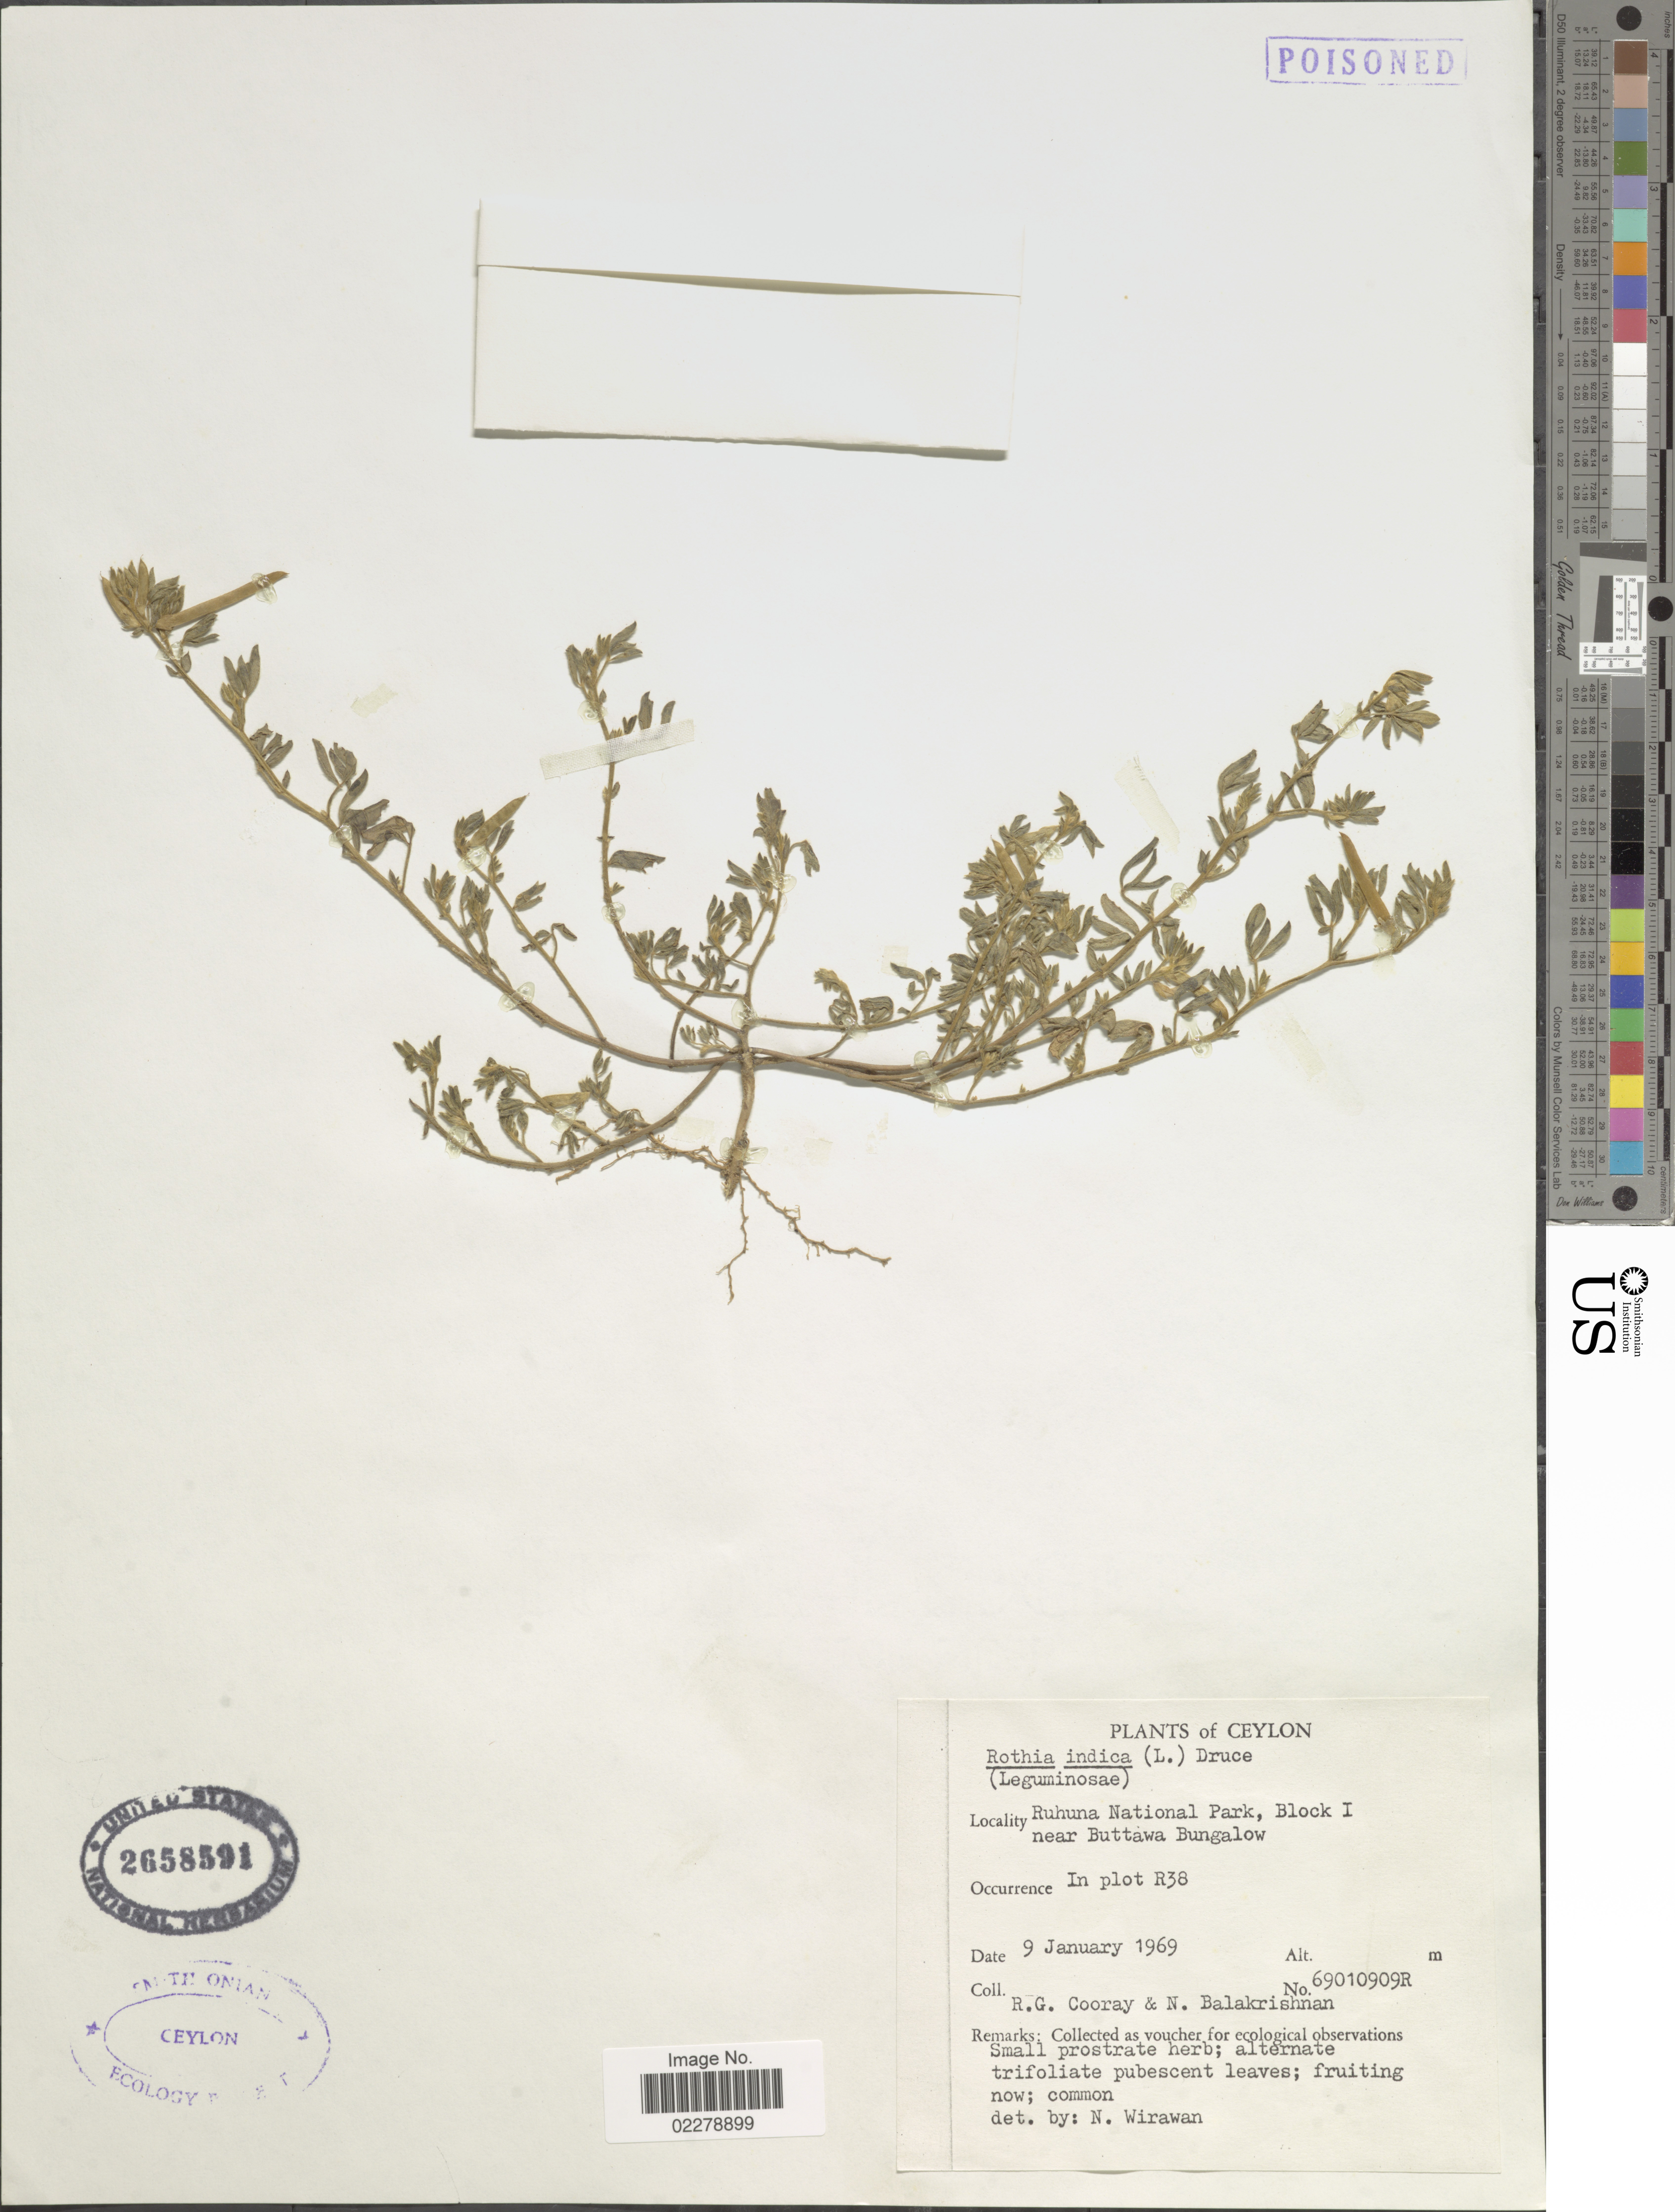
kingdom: Plantae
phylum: Tracheophyta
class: Magnoliopsida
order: Fabales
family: Fabaceae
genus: Rothia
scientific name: Rothia indica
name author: (L.) Druce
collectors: R. Cooray & N. Balakrishnan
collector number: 69010909R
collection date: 1969-01-09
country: Sri Lanka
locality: Ceylon. Ruhuna National Park, Block 1 near Buttawa Bungalow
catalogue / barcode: US 2658591